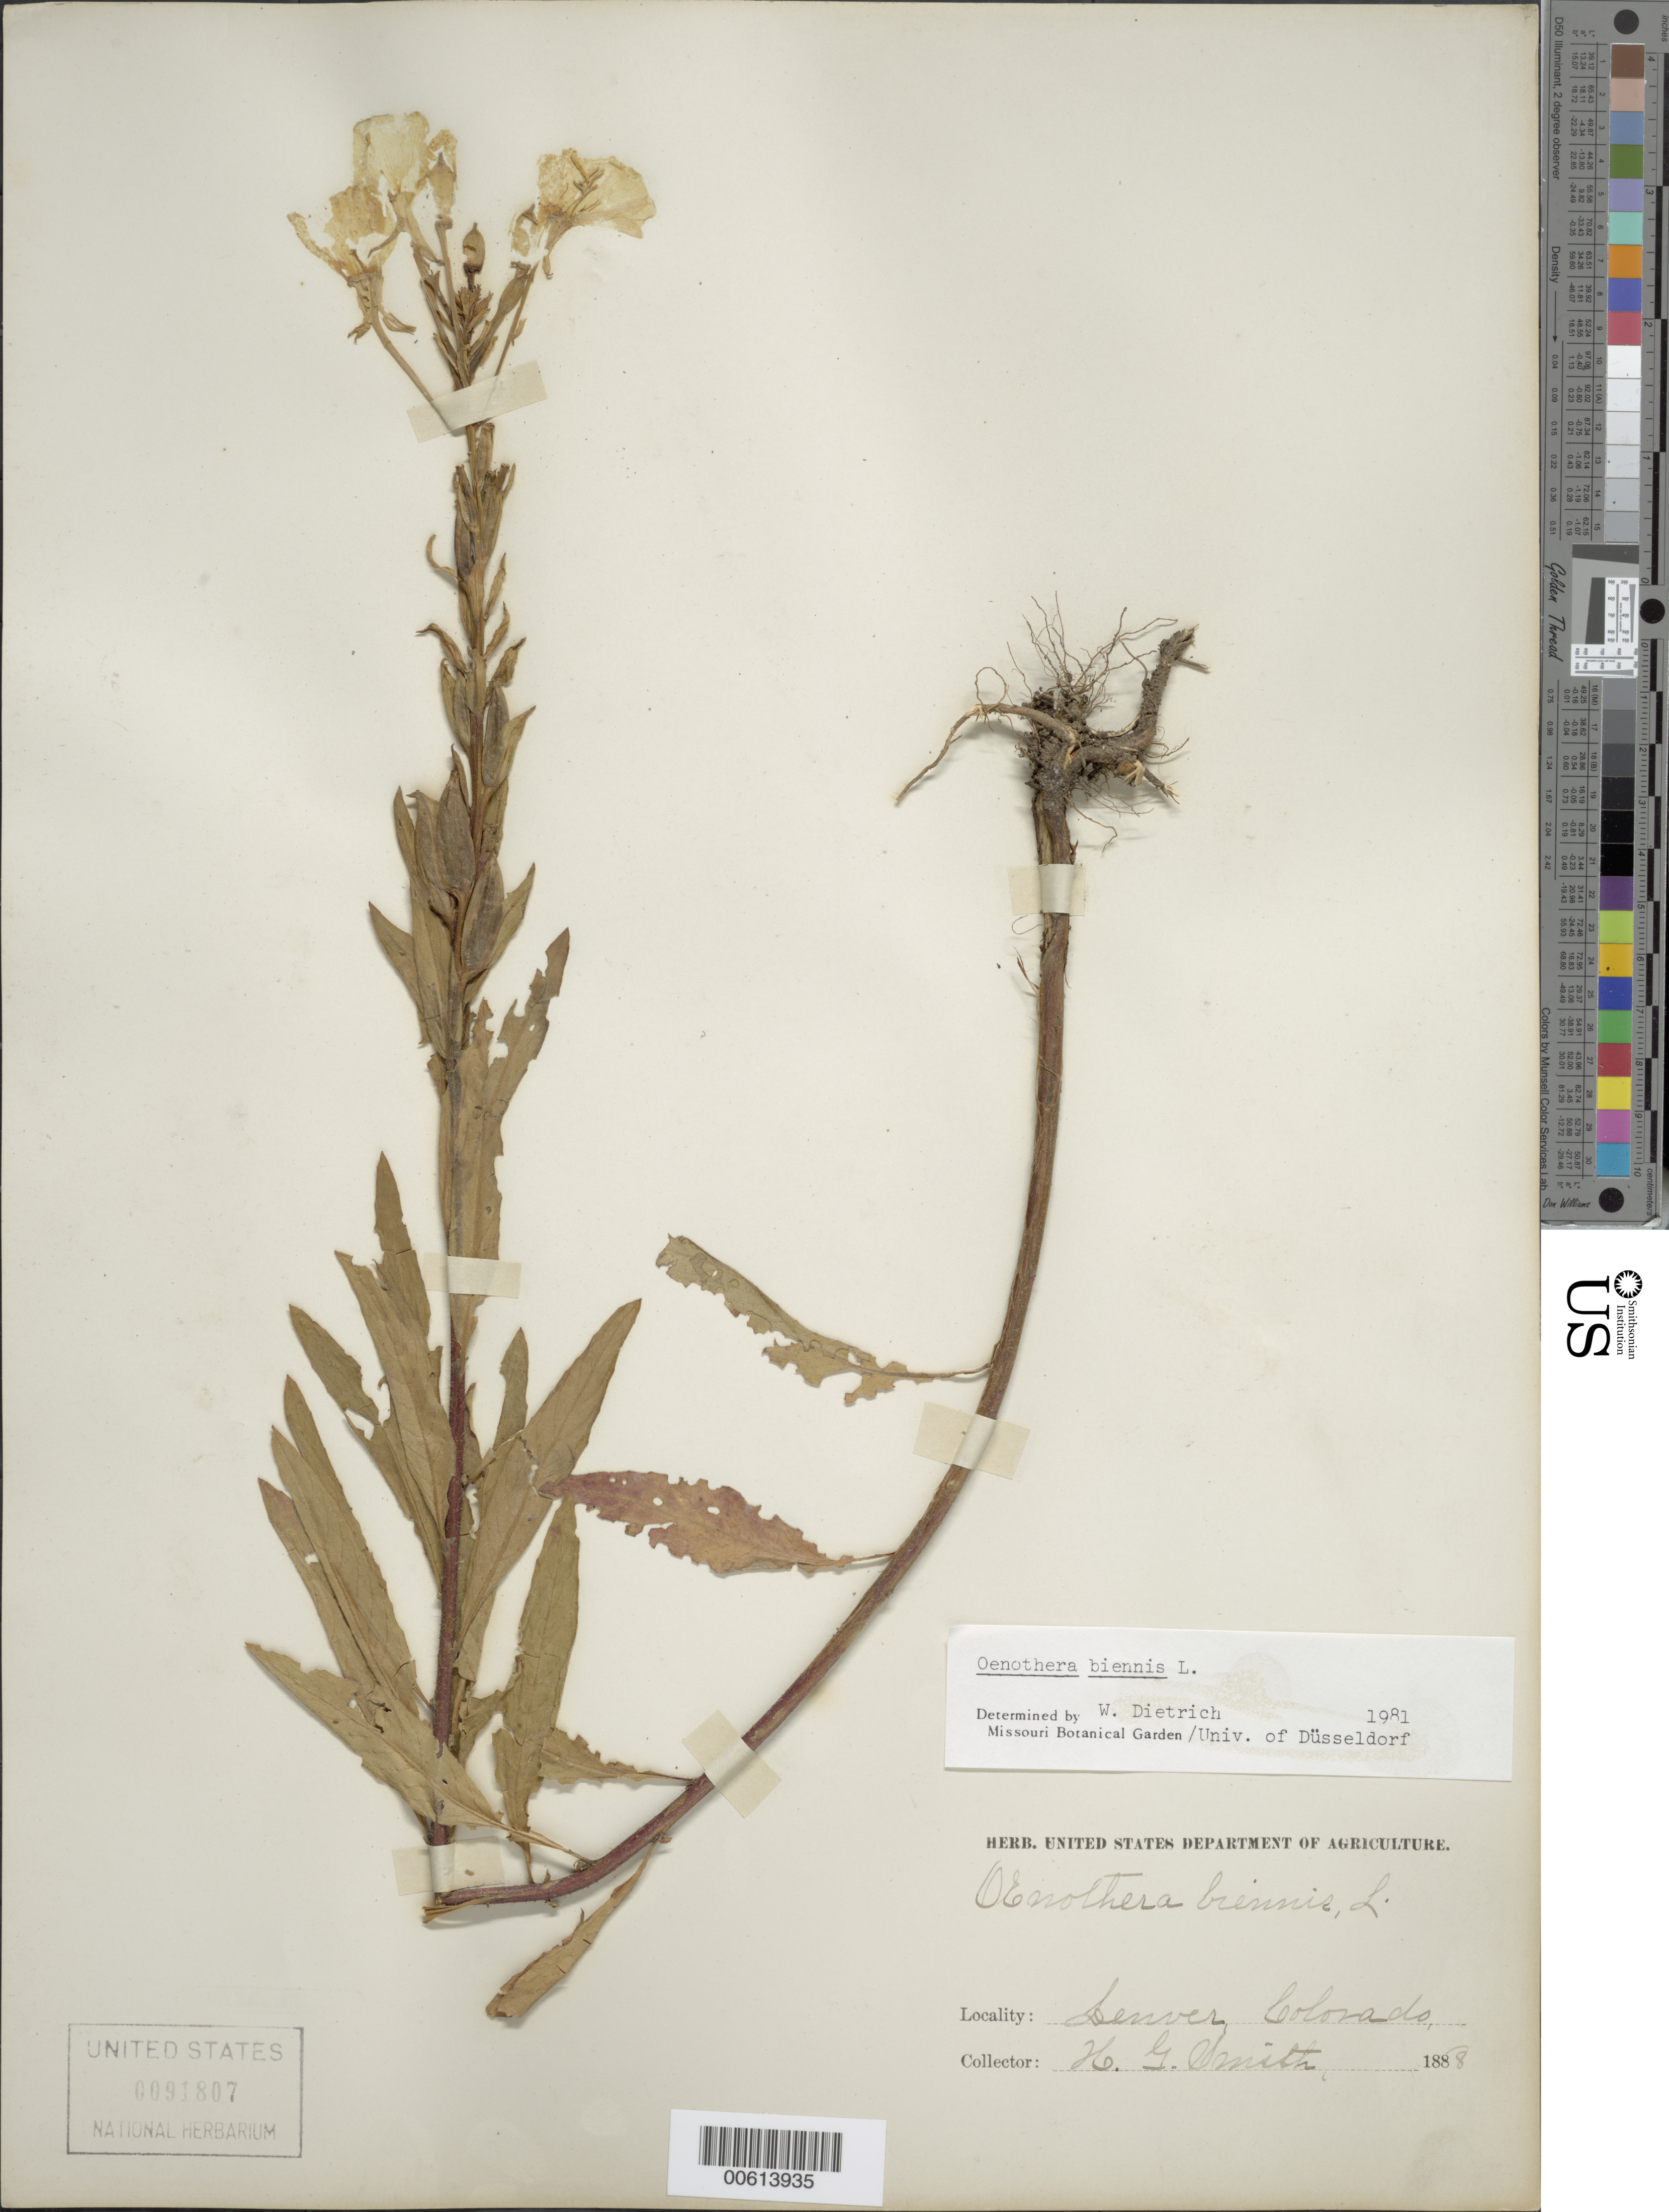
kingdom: Plantae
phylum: Tracheophyta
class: Magnoliopsida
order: Myrtales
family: Onagraceae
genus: Oenothera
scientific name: Oenothera biennis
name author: L.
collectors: W. Smith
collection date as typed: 1888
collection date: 1888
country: United States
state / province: Colorado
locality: Denver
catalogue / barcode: US 91807